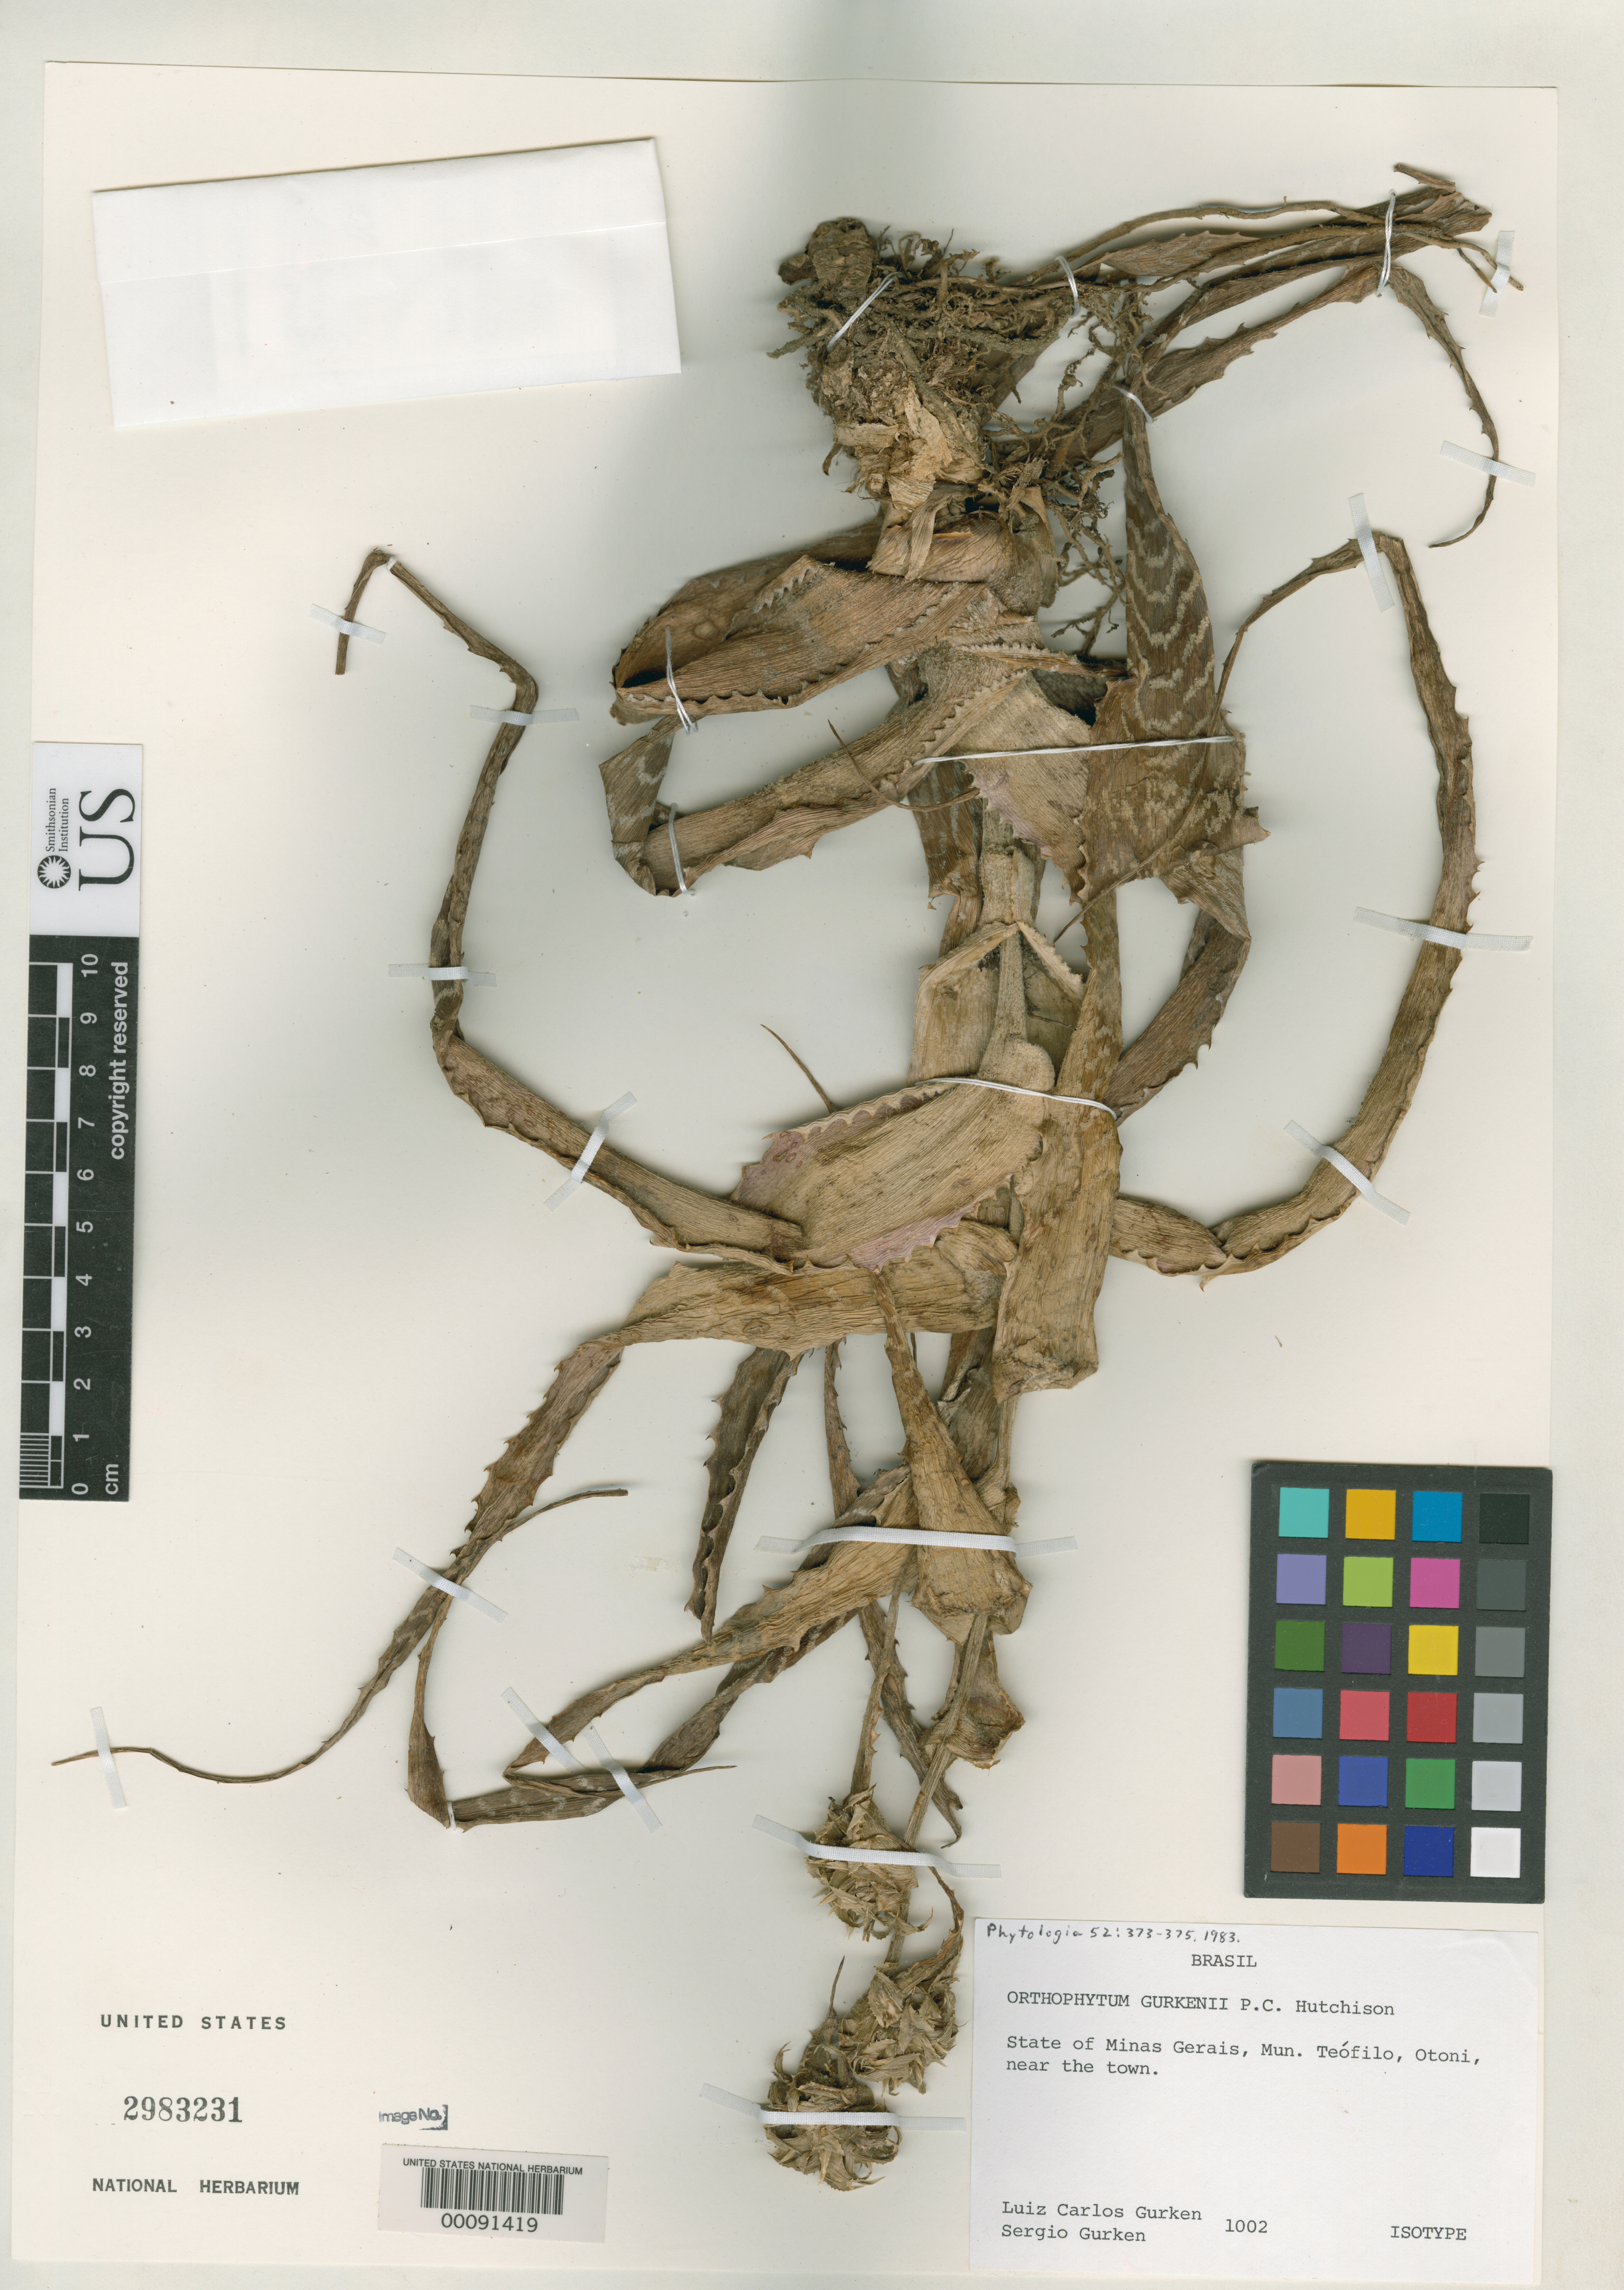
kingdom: Plantae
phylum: Tracheophyta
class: Liliopsida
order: Poales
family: Bromeliaceae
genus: Orthophytum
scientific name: Orthophytum gurkenii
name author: Hutchison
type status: Isotype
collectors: L. Gurken & S. Gurken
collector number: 1002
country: Brazil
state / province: Minas Gerais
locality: Mun. Teofilo, Otoni, near the town.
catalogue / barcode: US 2983231